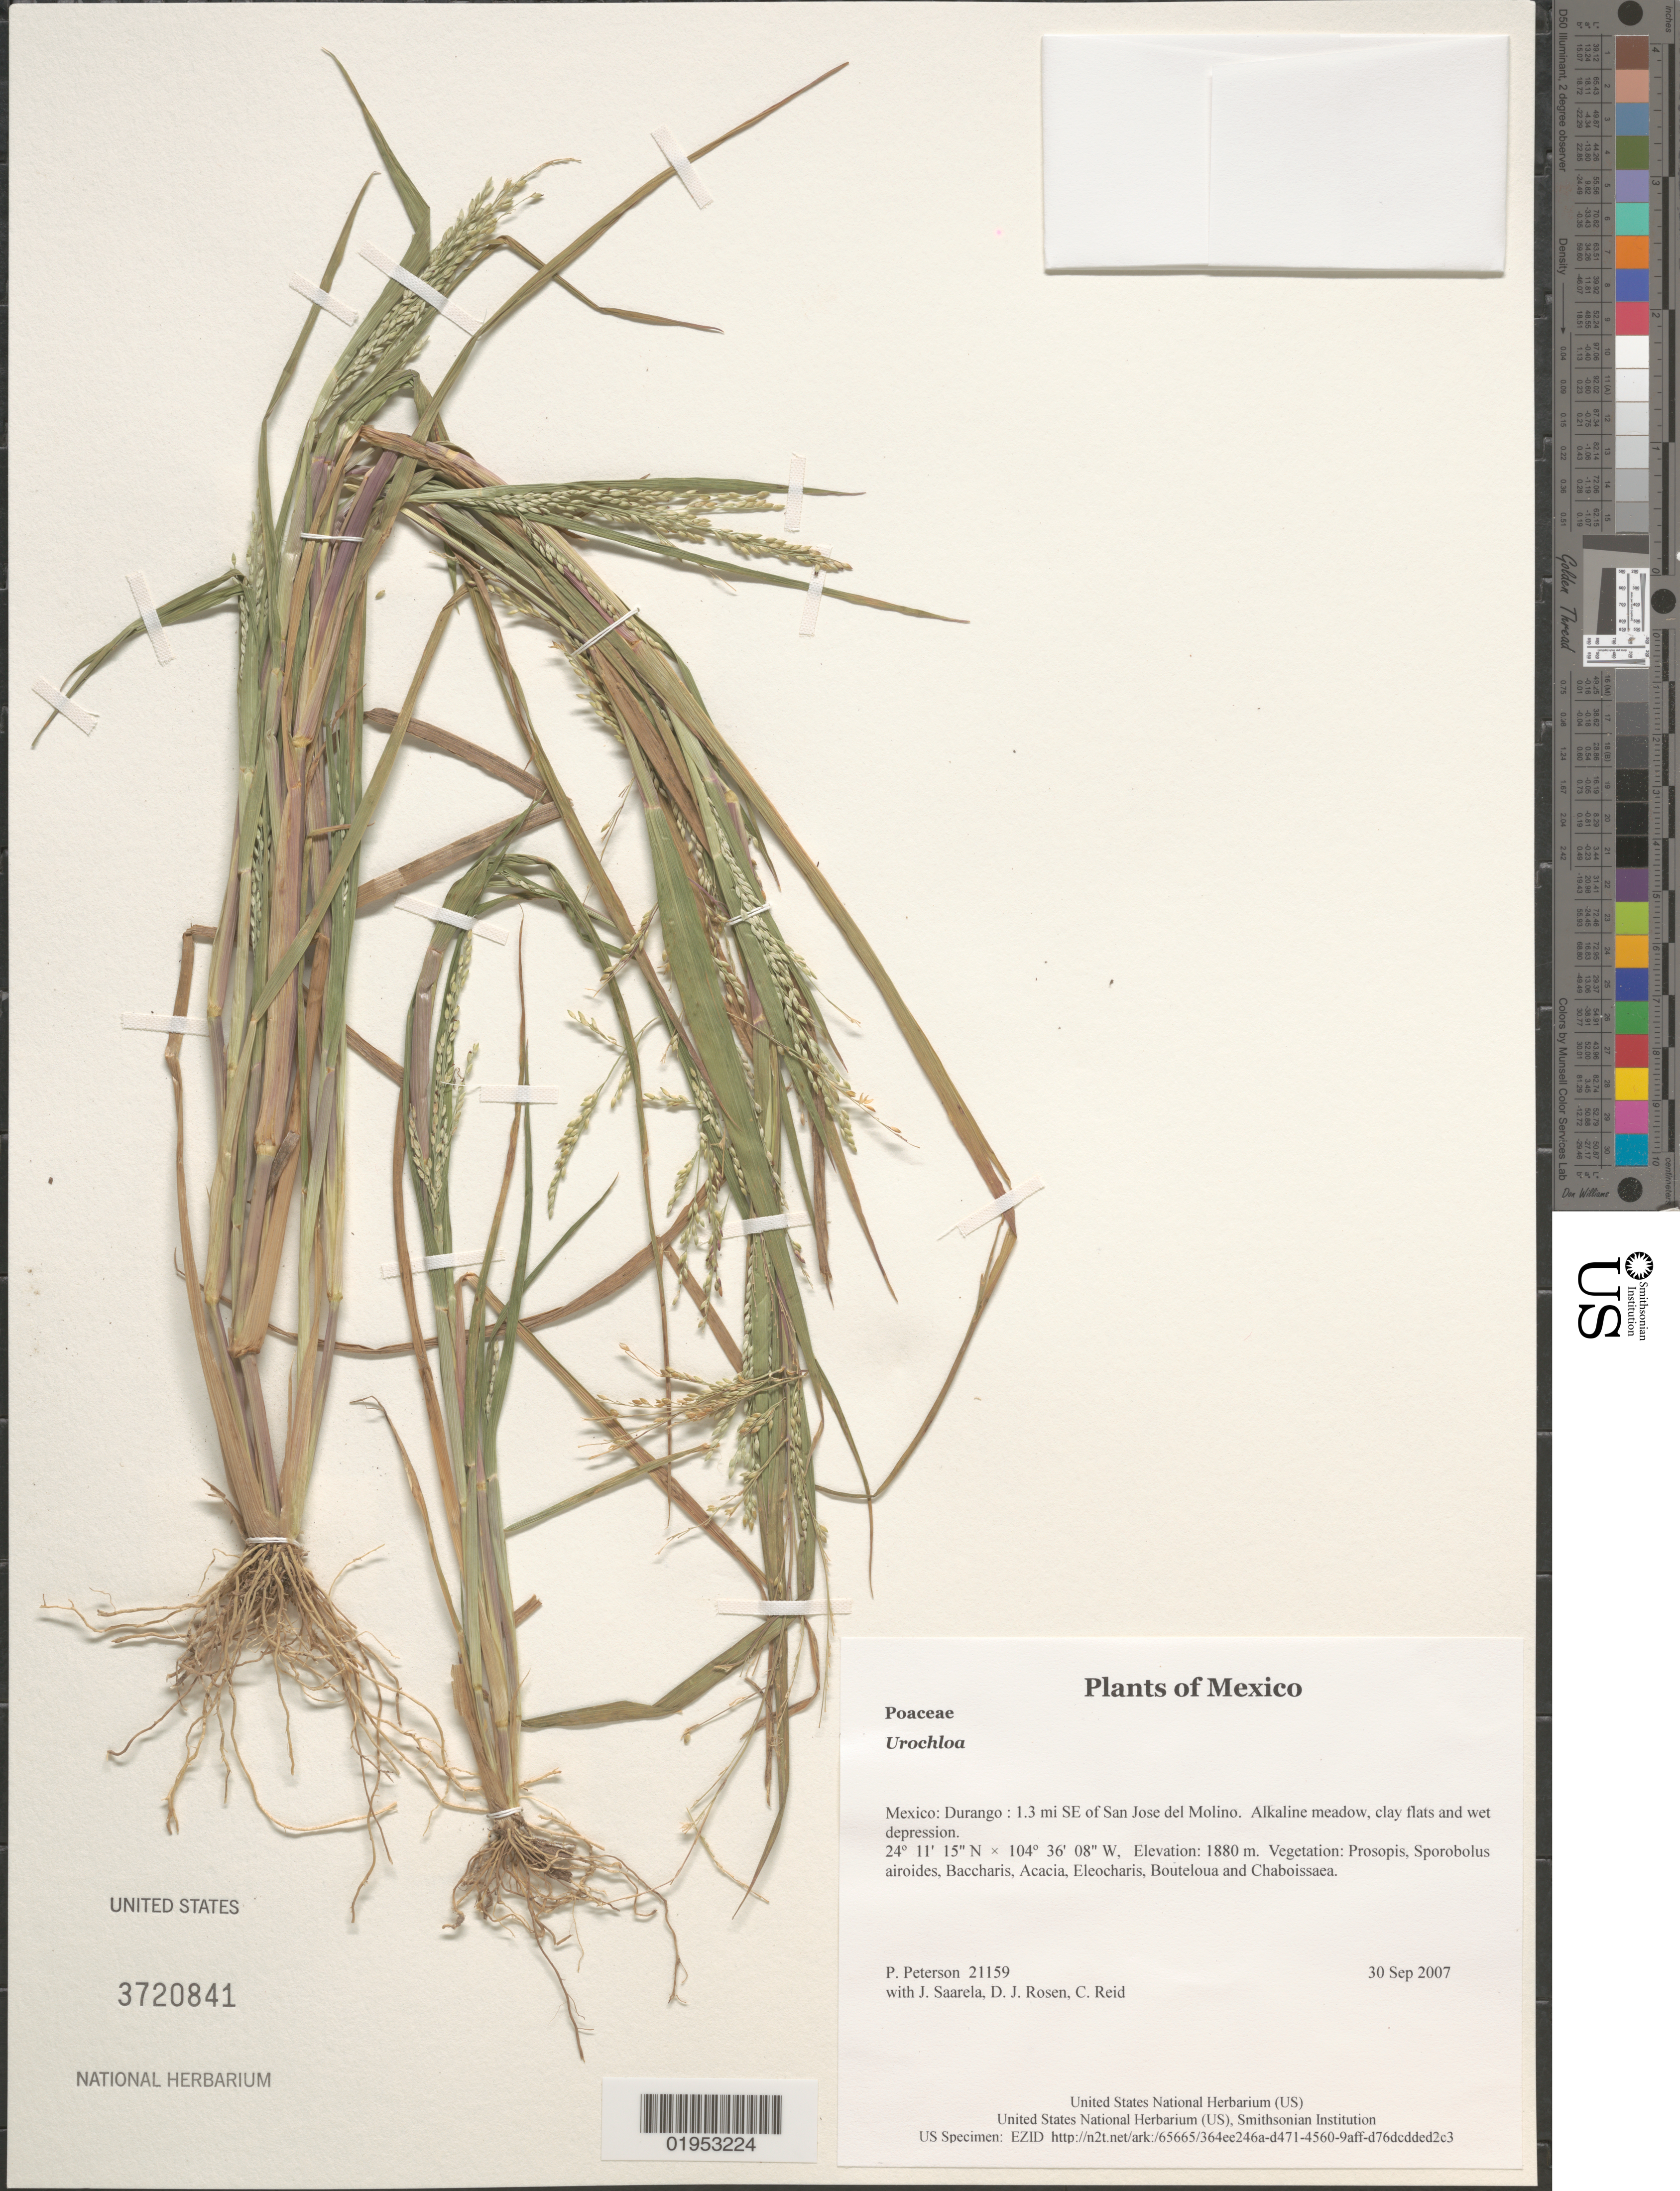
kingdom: Plantae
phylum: Tracheophyta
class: Liliopsida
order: Poales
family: Poaceae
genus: Urochloa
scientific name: Urochloa sp.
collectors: P. M. Peterson, J. Saarela, D. J. Rosen & C. Reid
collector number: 21159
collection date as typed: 30 Sep 2007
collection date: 2007-09-30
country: Mexico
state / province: Durango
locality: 1.3 mi SE of San Jose del Molino. Alkaline meadow, clay flats and wet depression.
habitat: Vegetation: Prosopis, Sporobolus airoides, Baccharis, Acacia, Eleocharis, Bouteloua and Chaboissaea.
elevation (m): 1880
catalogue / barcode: US 3720841